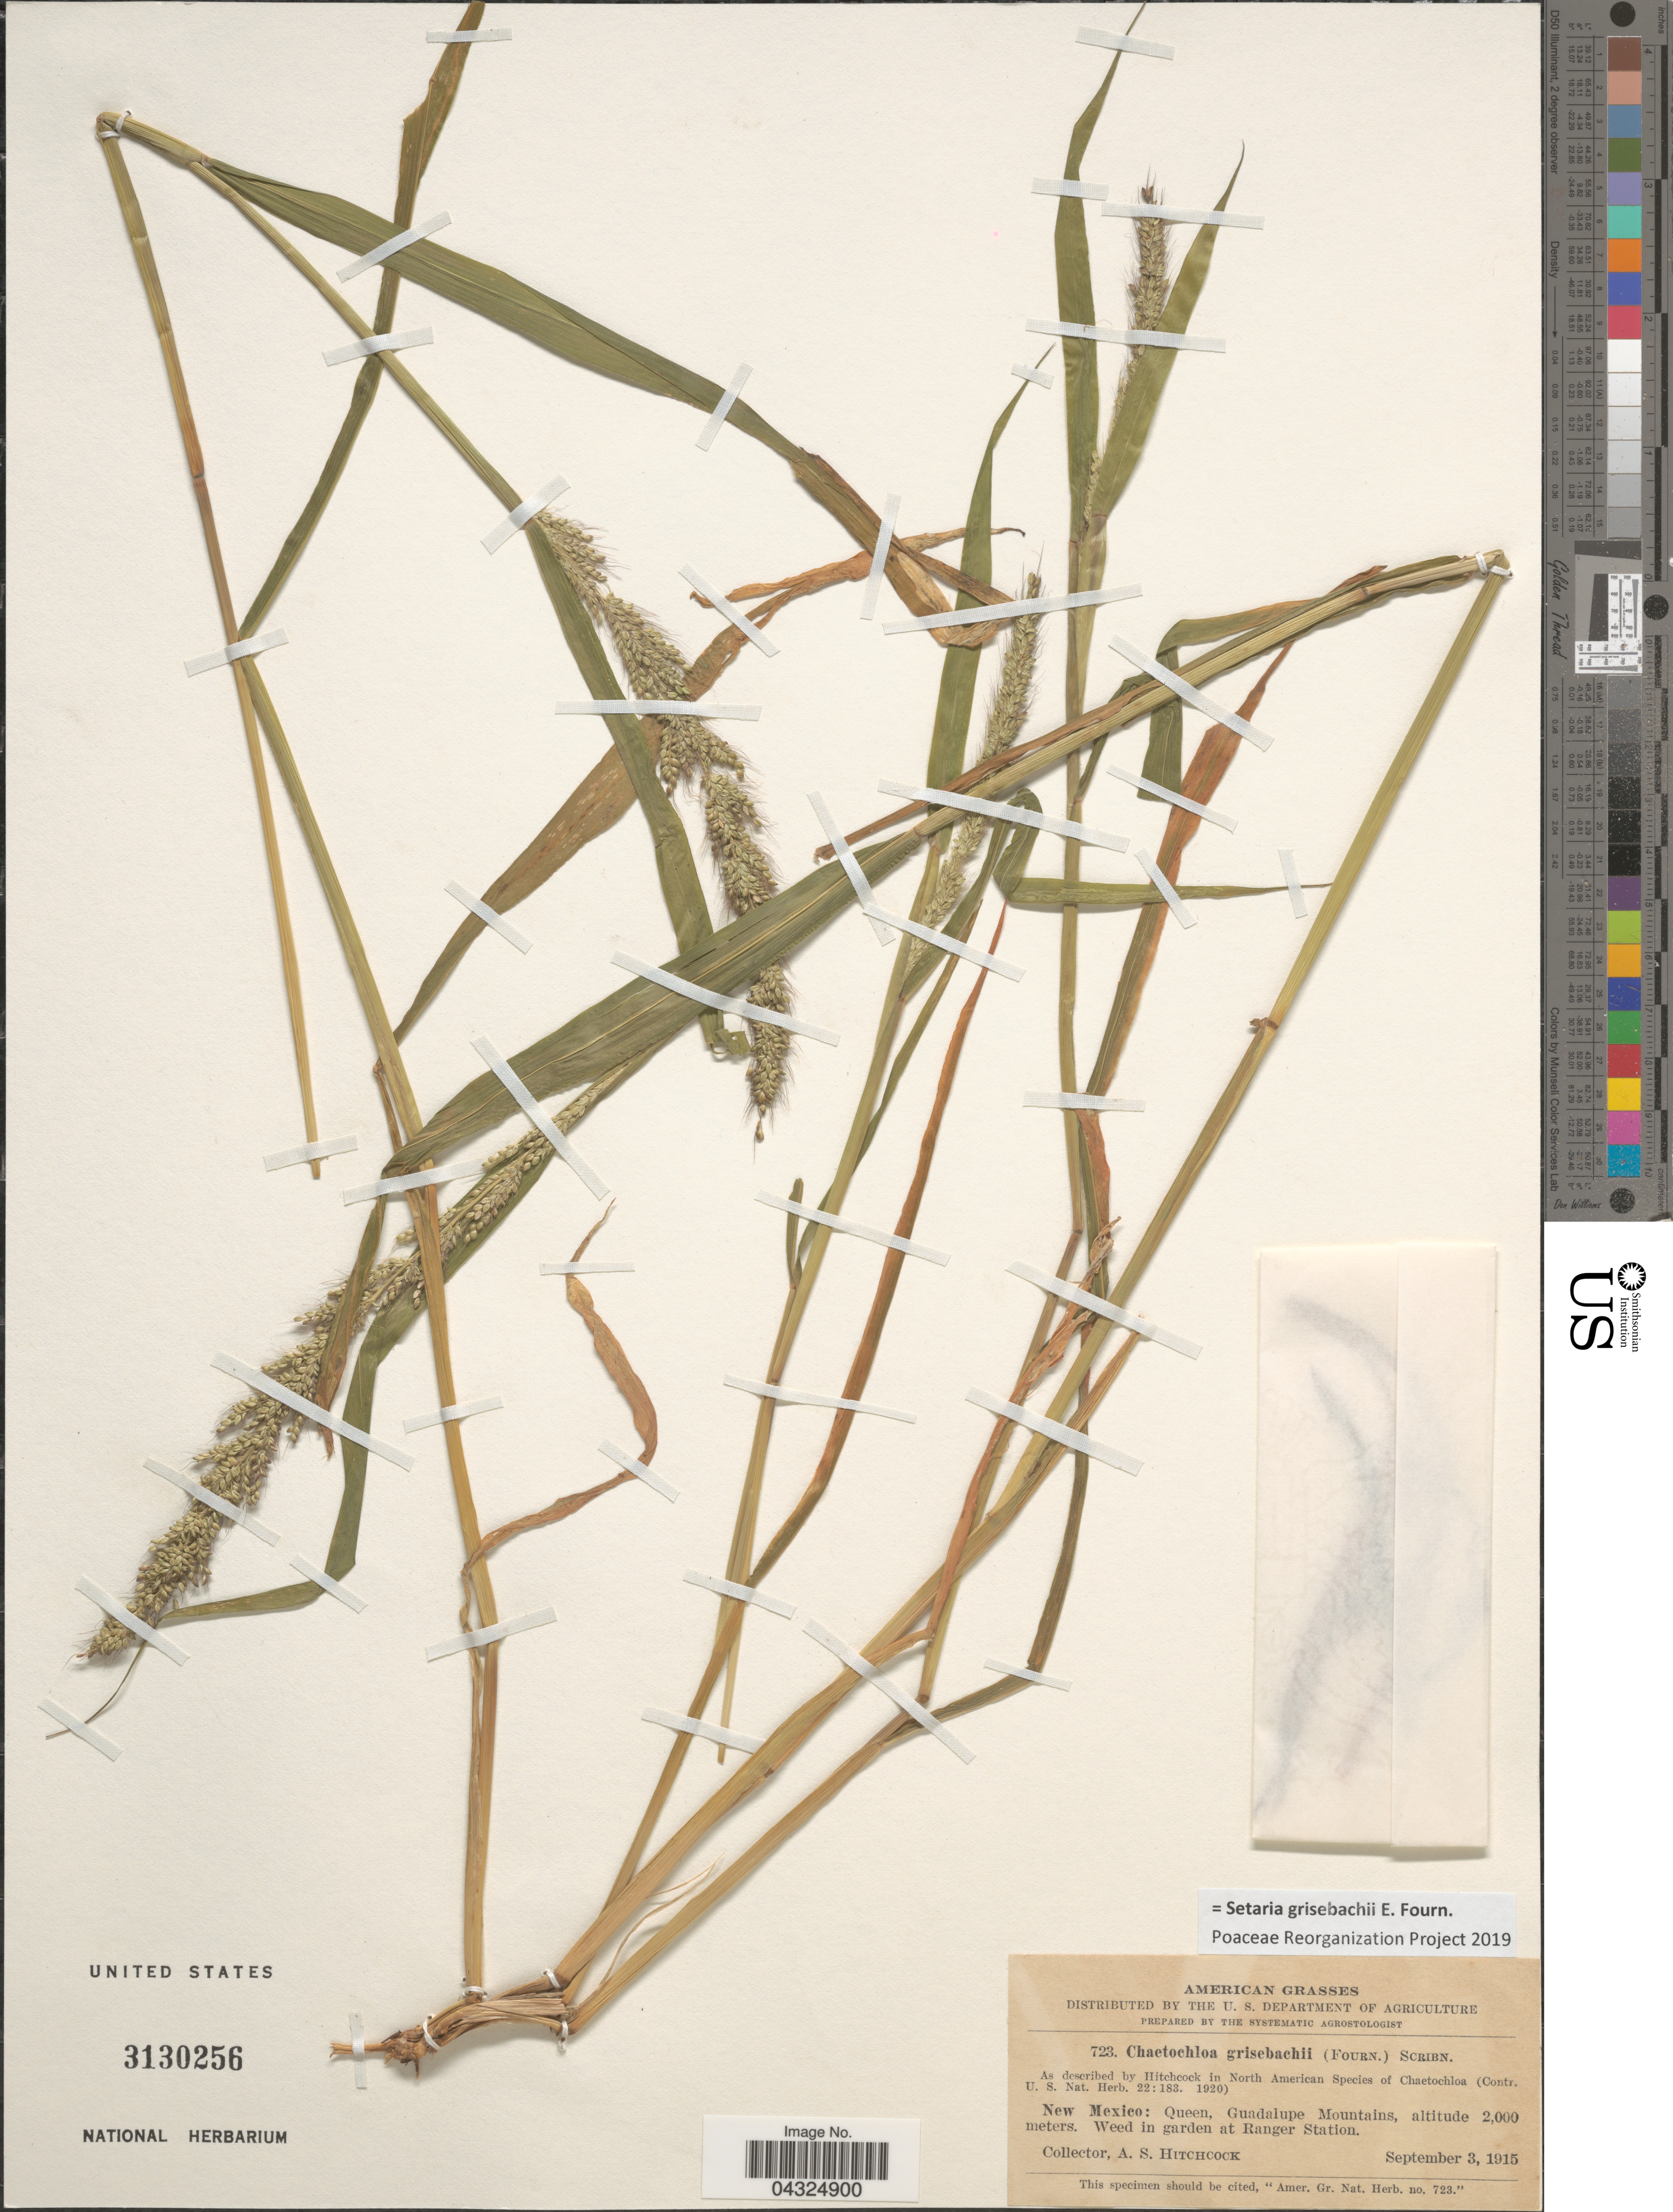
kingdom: Plantae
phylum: Tracheophyta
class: Liliopsida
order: Poales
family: Poaceae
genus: Setaria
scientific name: Setaria grisebachii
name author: E. Fourn.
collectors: A. S. Hitchcock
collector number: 723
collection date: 1915-09-03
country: United States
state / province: New Mexico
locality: Queen, Guadalupe Mountains. Weed in garden at Ranger Station.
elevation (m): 2000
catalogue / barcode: US 3130256